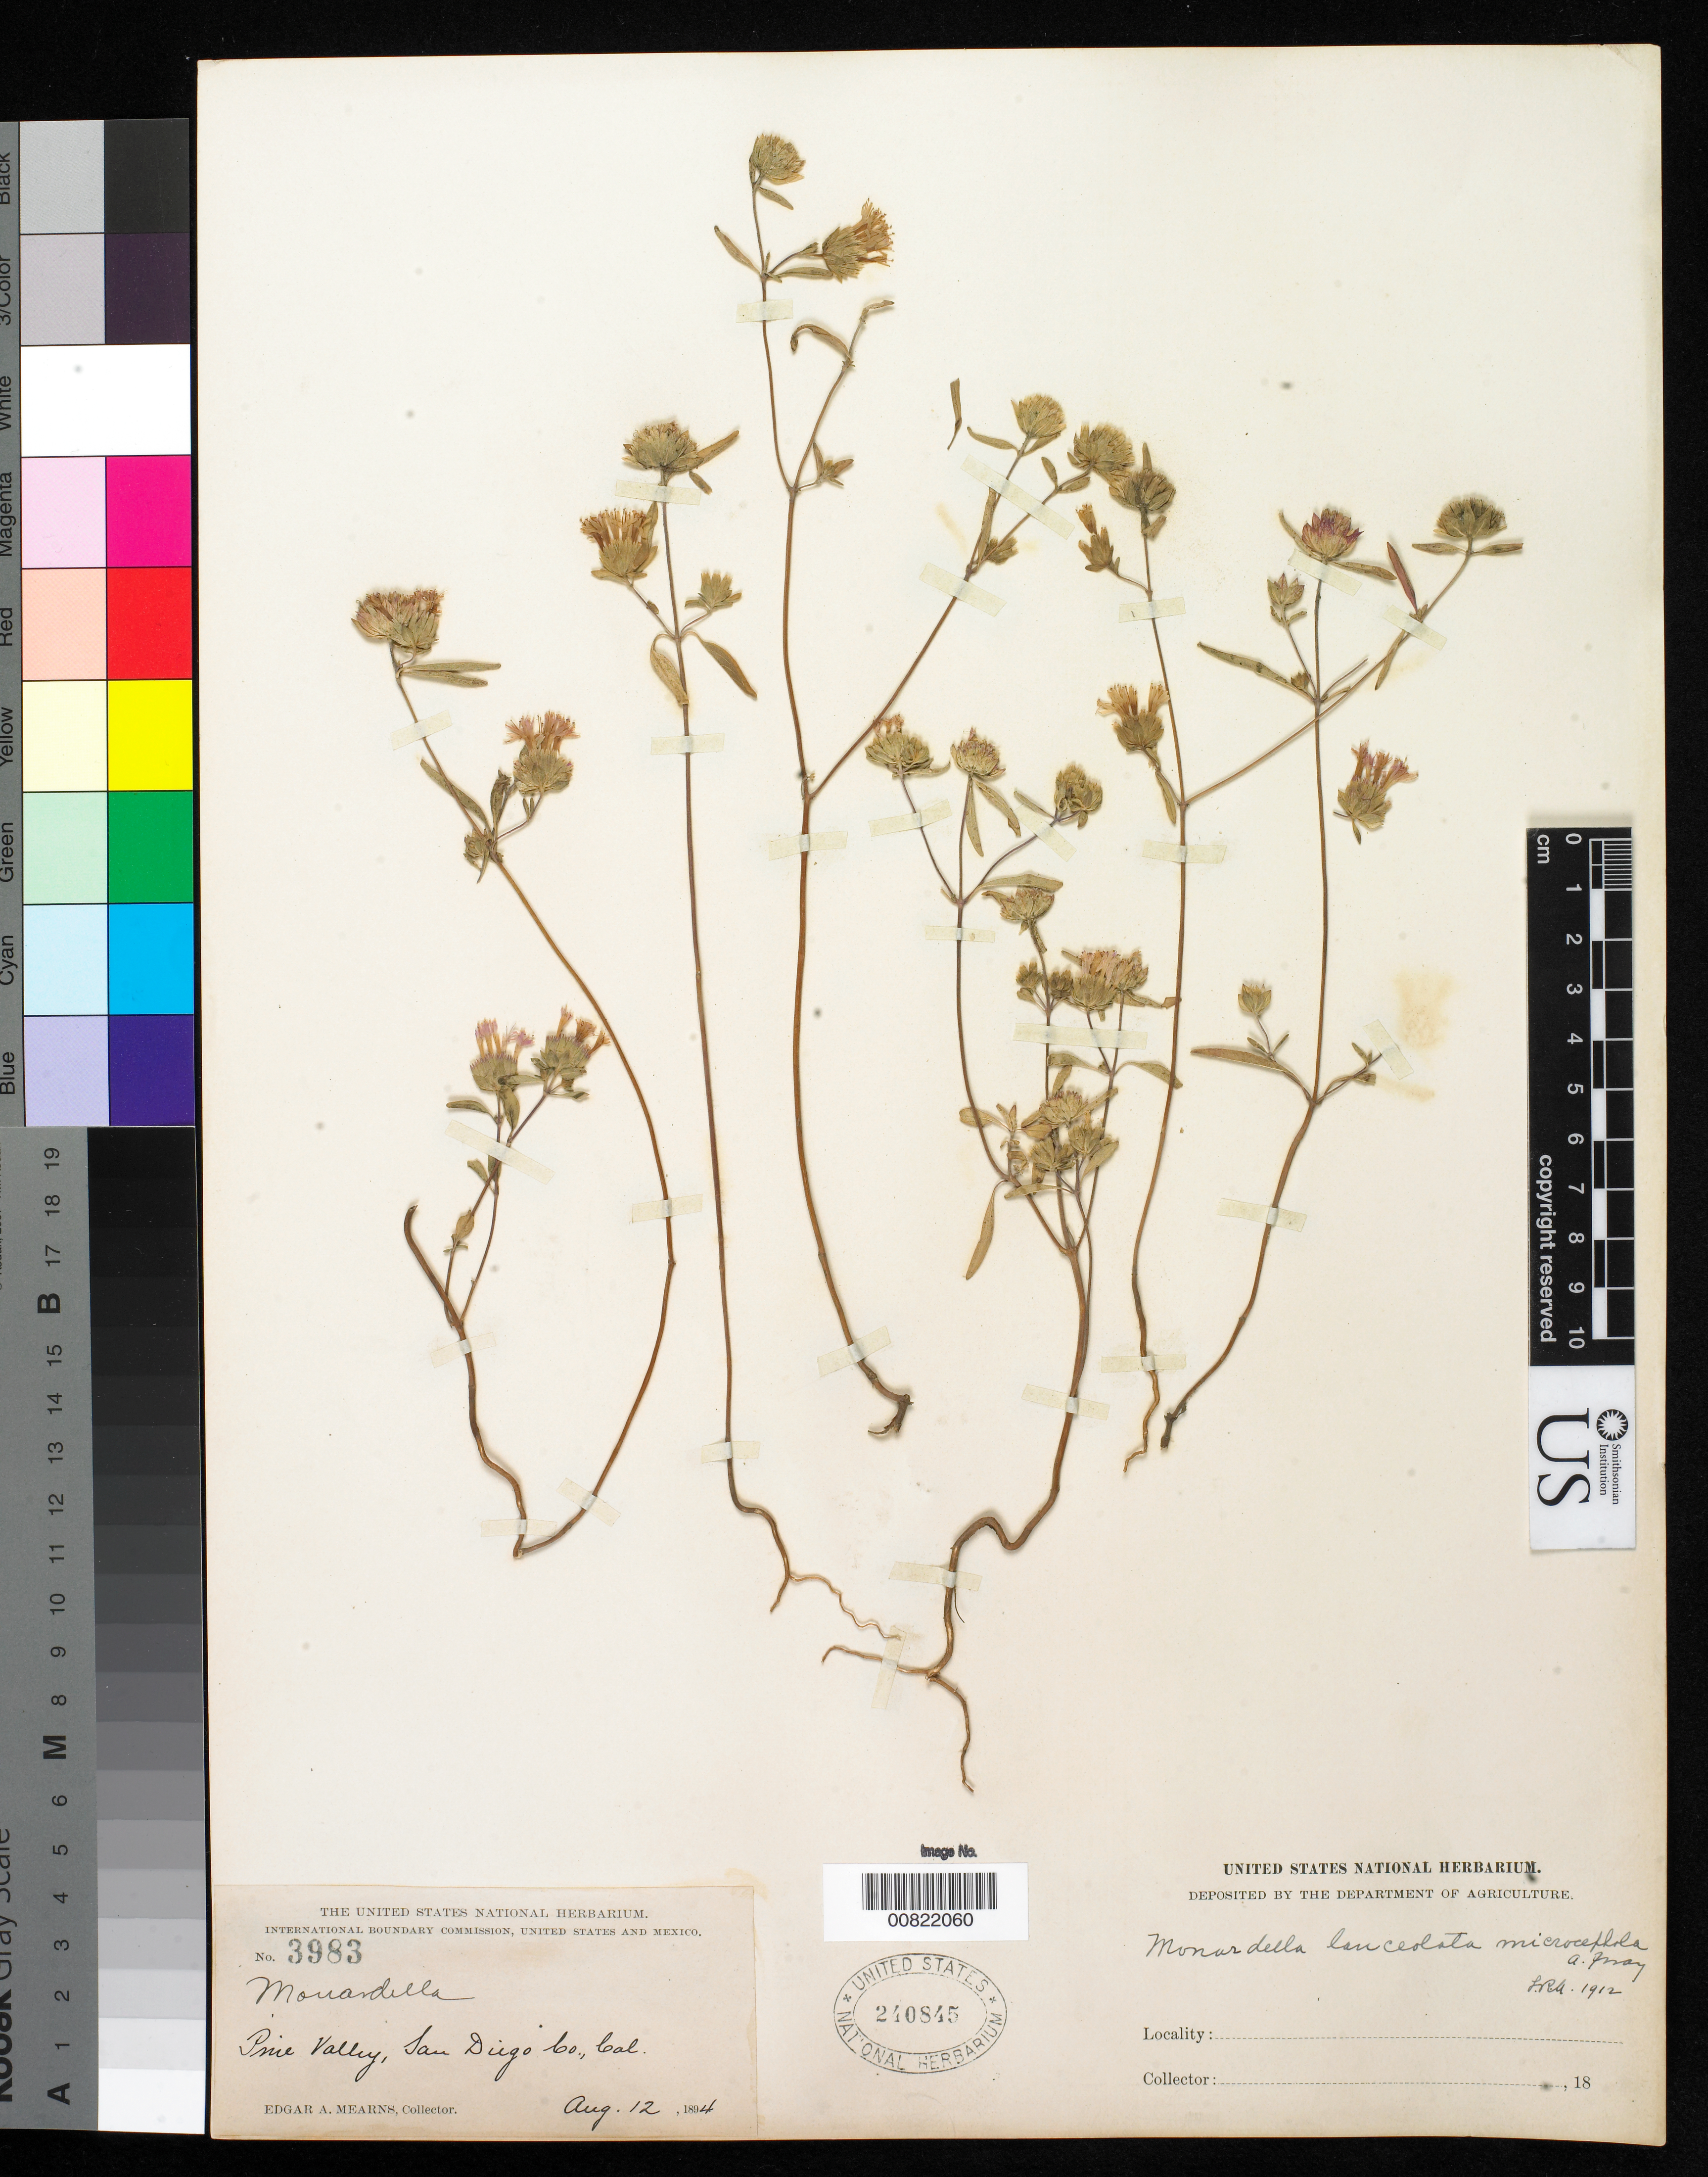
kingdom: Plantae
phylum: Tracheophyta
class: Magnoliopsida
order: Lamiales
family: Lamiaceae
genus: Monardella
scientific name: Monardella lanceolata var. microcephala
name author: A. Gray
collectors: E. A. Mearns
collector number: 3983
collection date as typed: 12 Aug 1894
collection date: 1894-08-12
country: United States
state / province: California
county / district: San Diego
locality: Pine Valley, San Diego County, California.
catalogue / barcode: US 240845